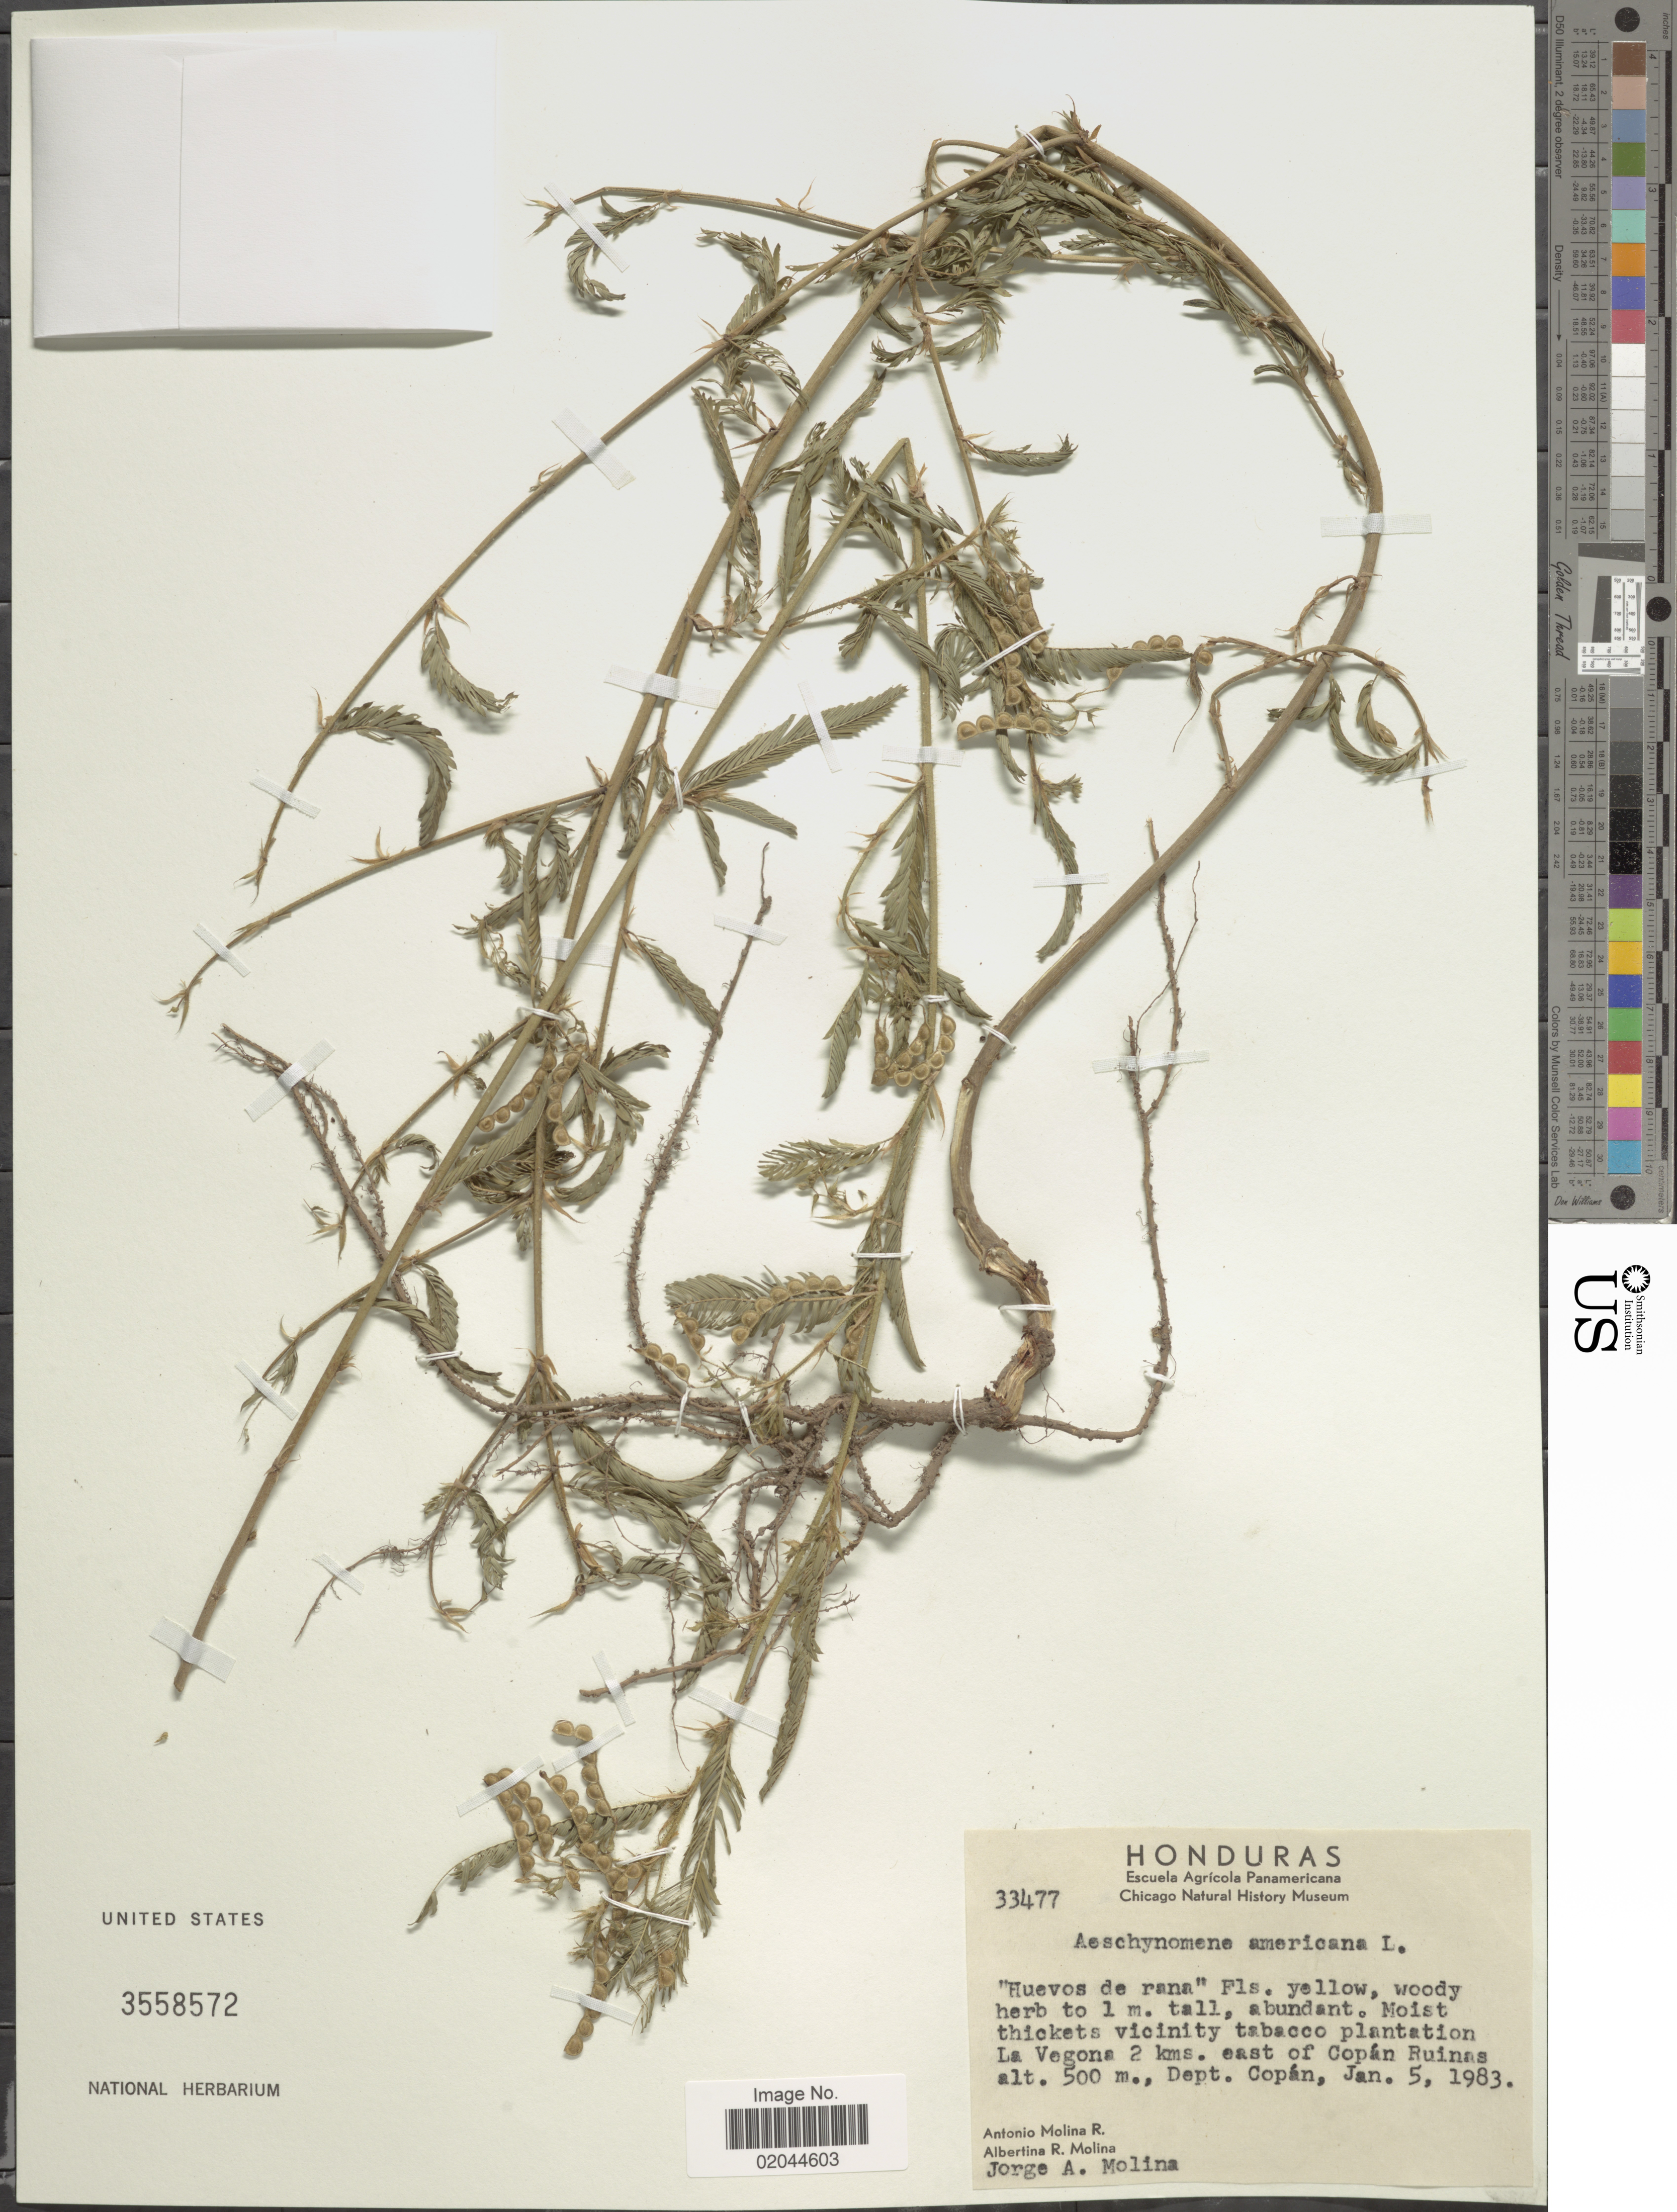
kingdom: Plantae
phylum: Tracheophyta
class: Magnoliopsida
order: Fabales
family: Fabaceae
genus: Aeschynomene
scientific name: Aeschynomene americana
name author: L.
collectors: A. Molina R., A. R. Molina & J. A. Molina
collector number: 33477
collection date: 1983-01-05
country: Honduras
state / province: Copán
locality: Moist thickets vicinity tabacco plantation La Vegona 2 kms. east of Copan Ruinas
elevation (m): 500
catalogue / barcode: US 3558572